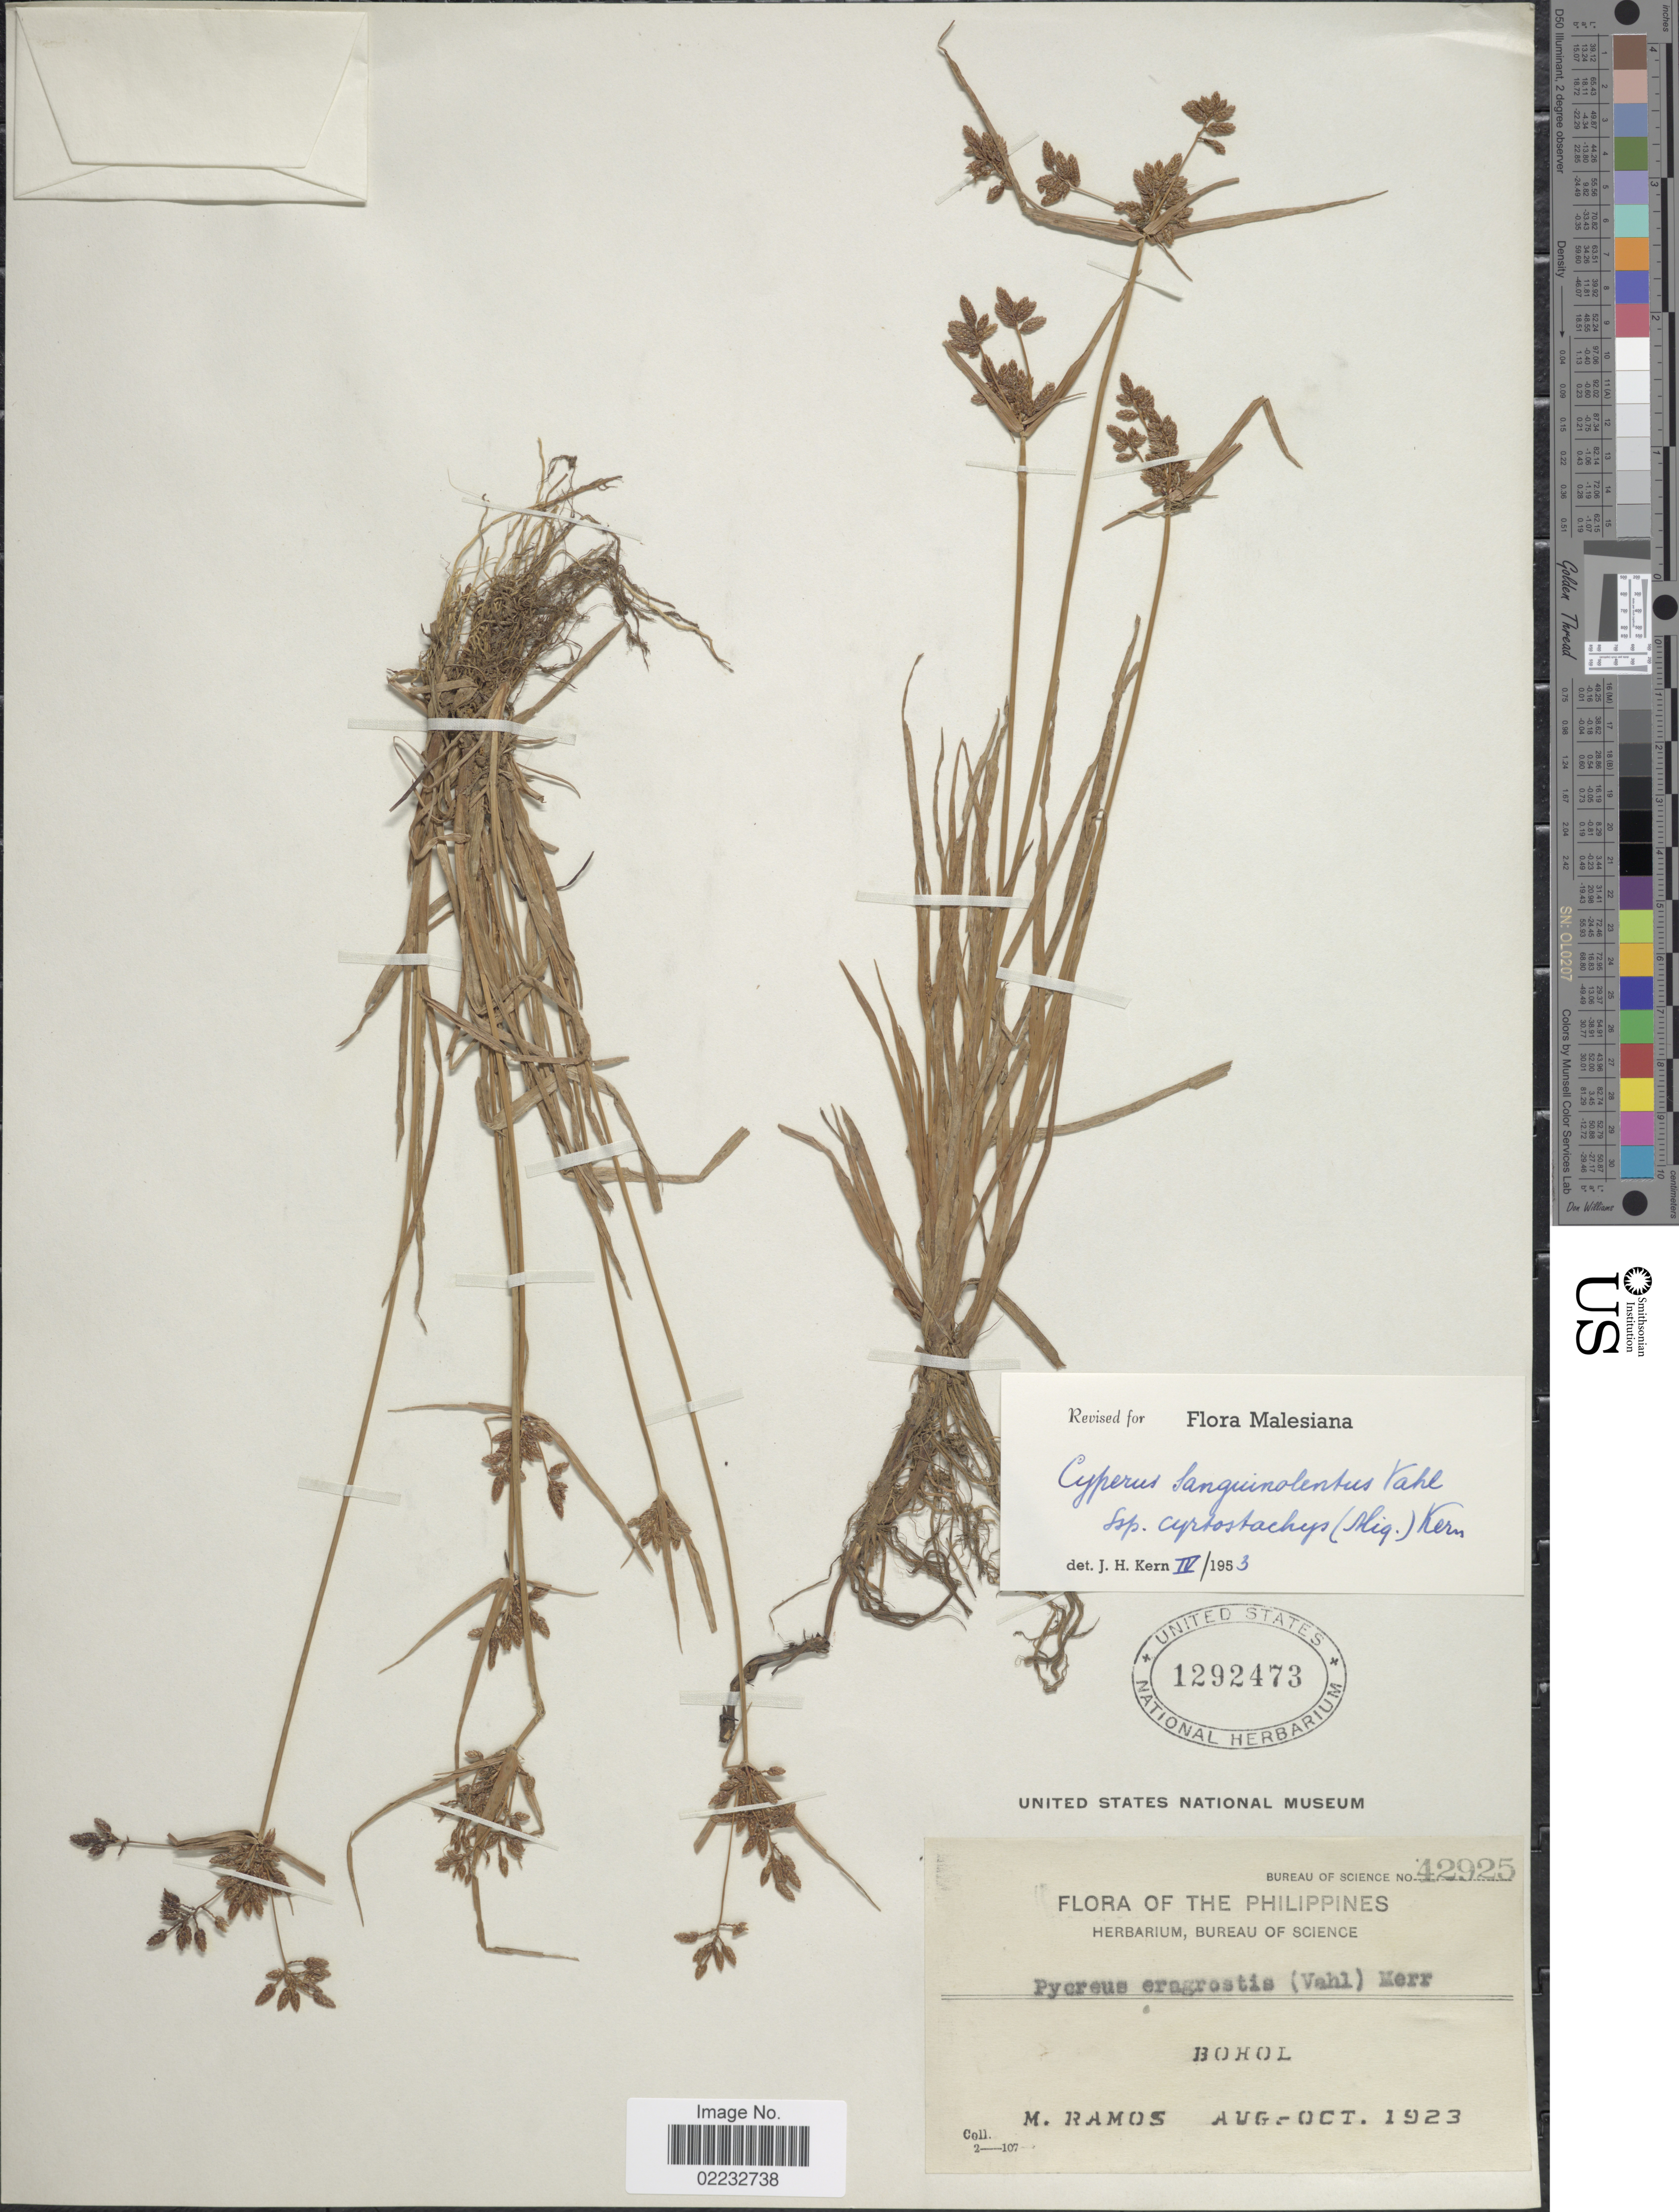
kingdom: Plantae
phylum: Tracheophyta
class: Liliopsida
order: Poales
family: Cyperaceae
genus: Cyperus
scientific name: Cyperus sanguinolentus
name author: Vahl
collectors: M. Ramos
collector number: Bureau of Science 42925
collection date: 1923-08/1923-10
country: Philippines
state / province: Central Visayas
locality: Bohol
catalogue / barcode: US 1292473